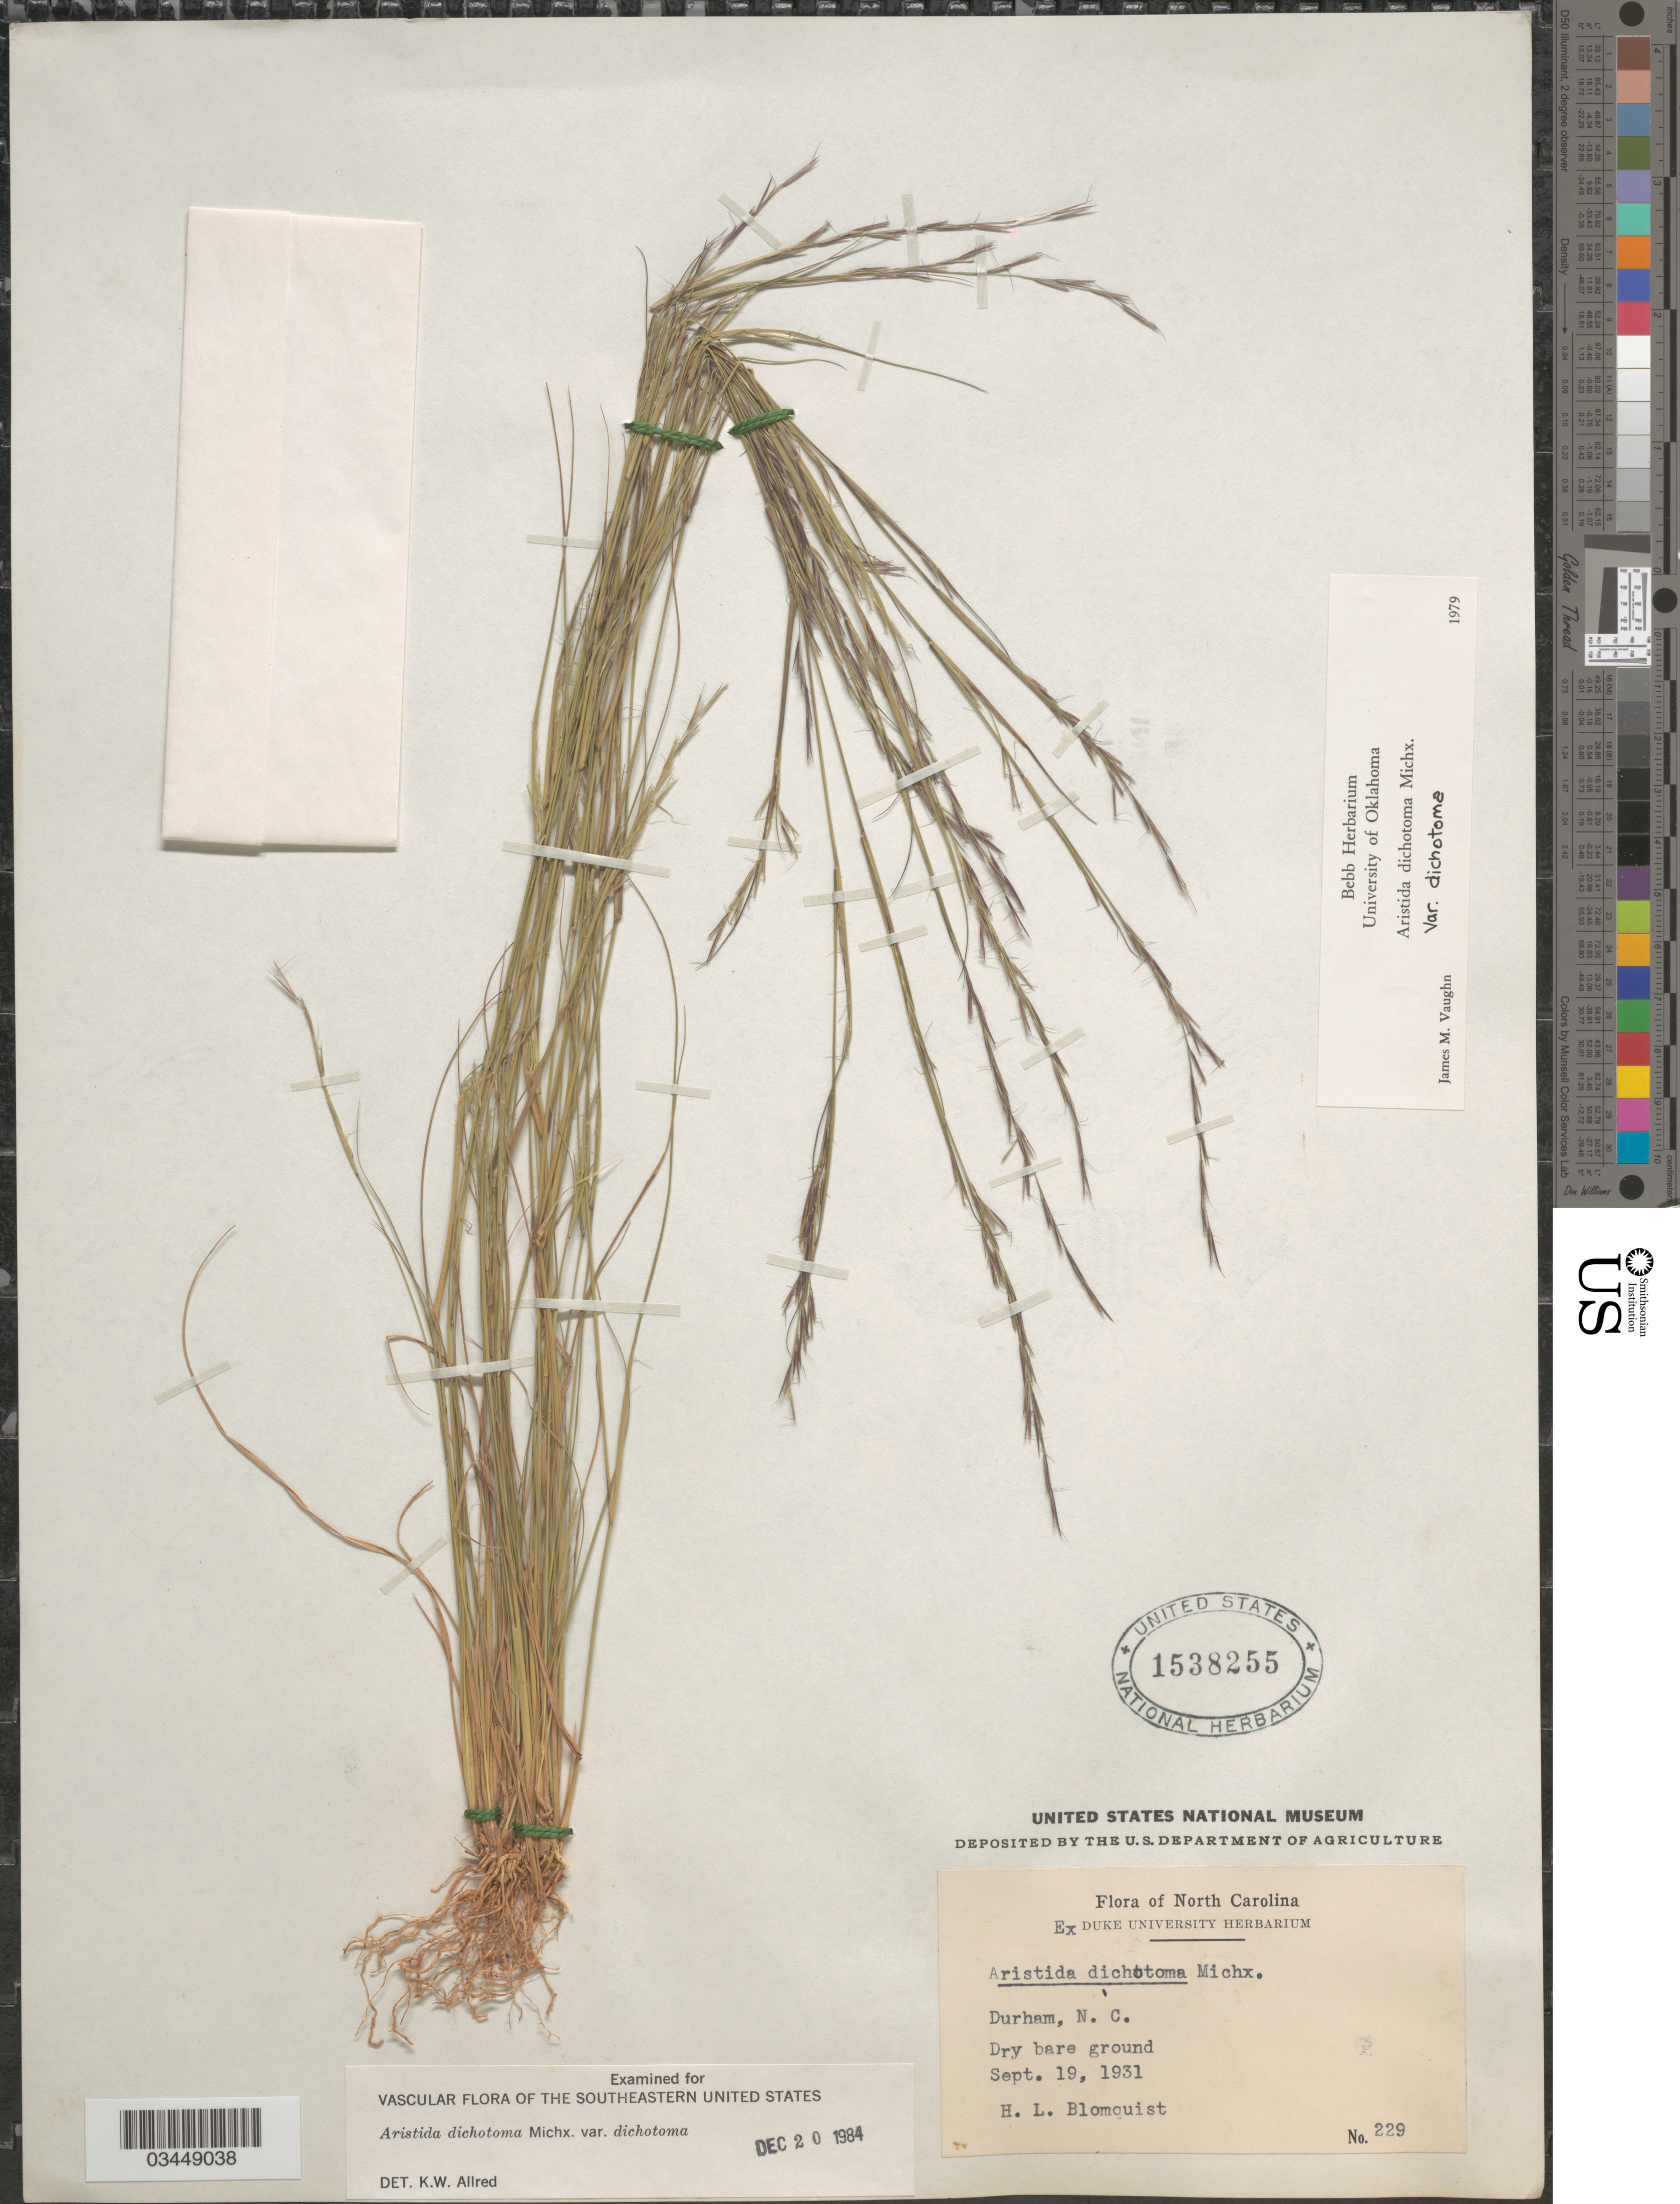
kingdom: Plantae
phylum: Tracheophyta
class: Liliopsida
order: Poales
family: Poaceae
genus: Aristida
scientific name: Aristida dichotoma var. dichotoma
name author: Michx.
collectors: H. Blomquist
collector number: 229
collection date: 1931-09-19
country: United States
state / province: North Carolina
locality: Durham.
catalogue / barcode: US 1538255